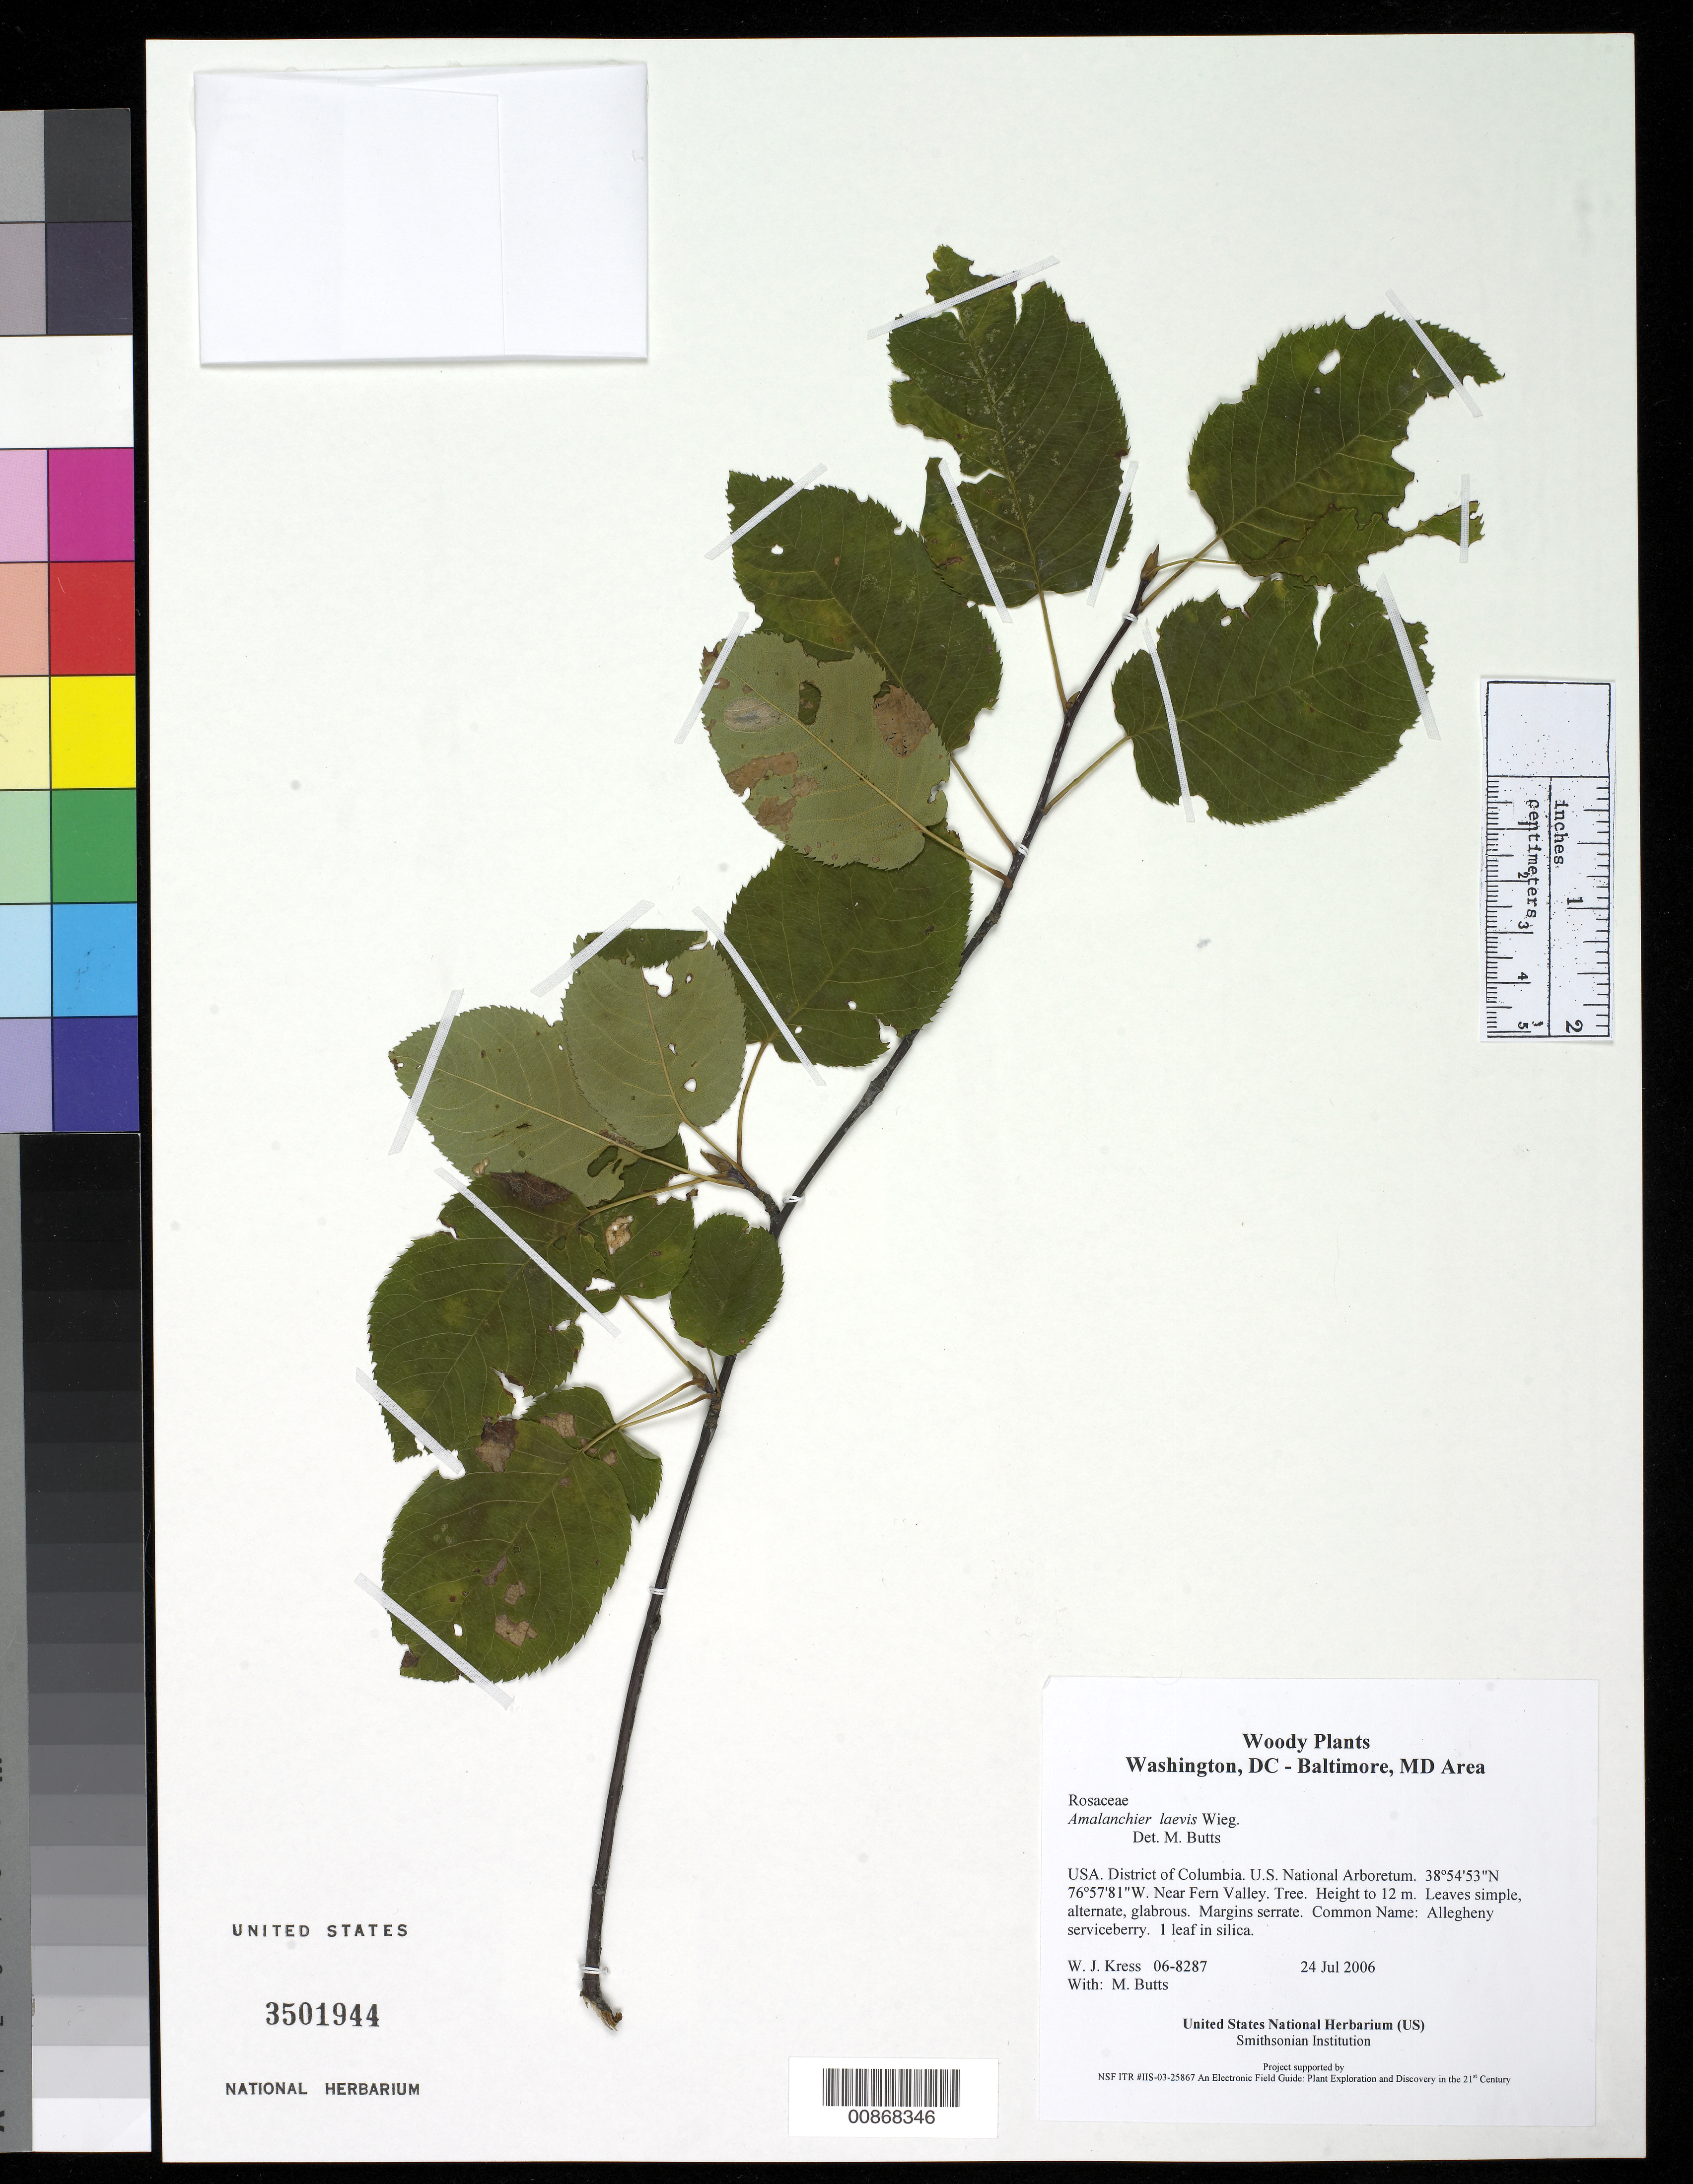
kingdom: Plantae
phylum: Tracheophyta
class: Magnoliopsida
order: Rosales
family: Rosaceae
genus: Amelanchier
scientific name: Amelanchier laevis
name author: Wiegand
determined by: Butts, M. B.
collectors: W. J. Kress & M. B. Butts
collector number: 06-8287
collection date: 2006-07-24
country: United States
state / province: District of Columbia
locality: U.S. National Arboretum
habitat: Near Fern Valley.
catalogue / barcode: US 3501944